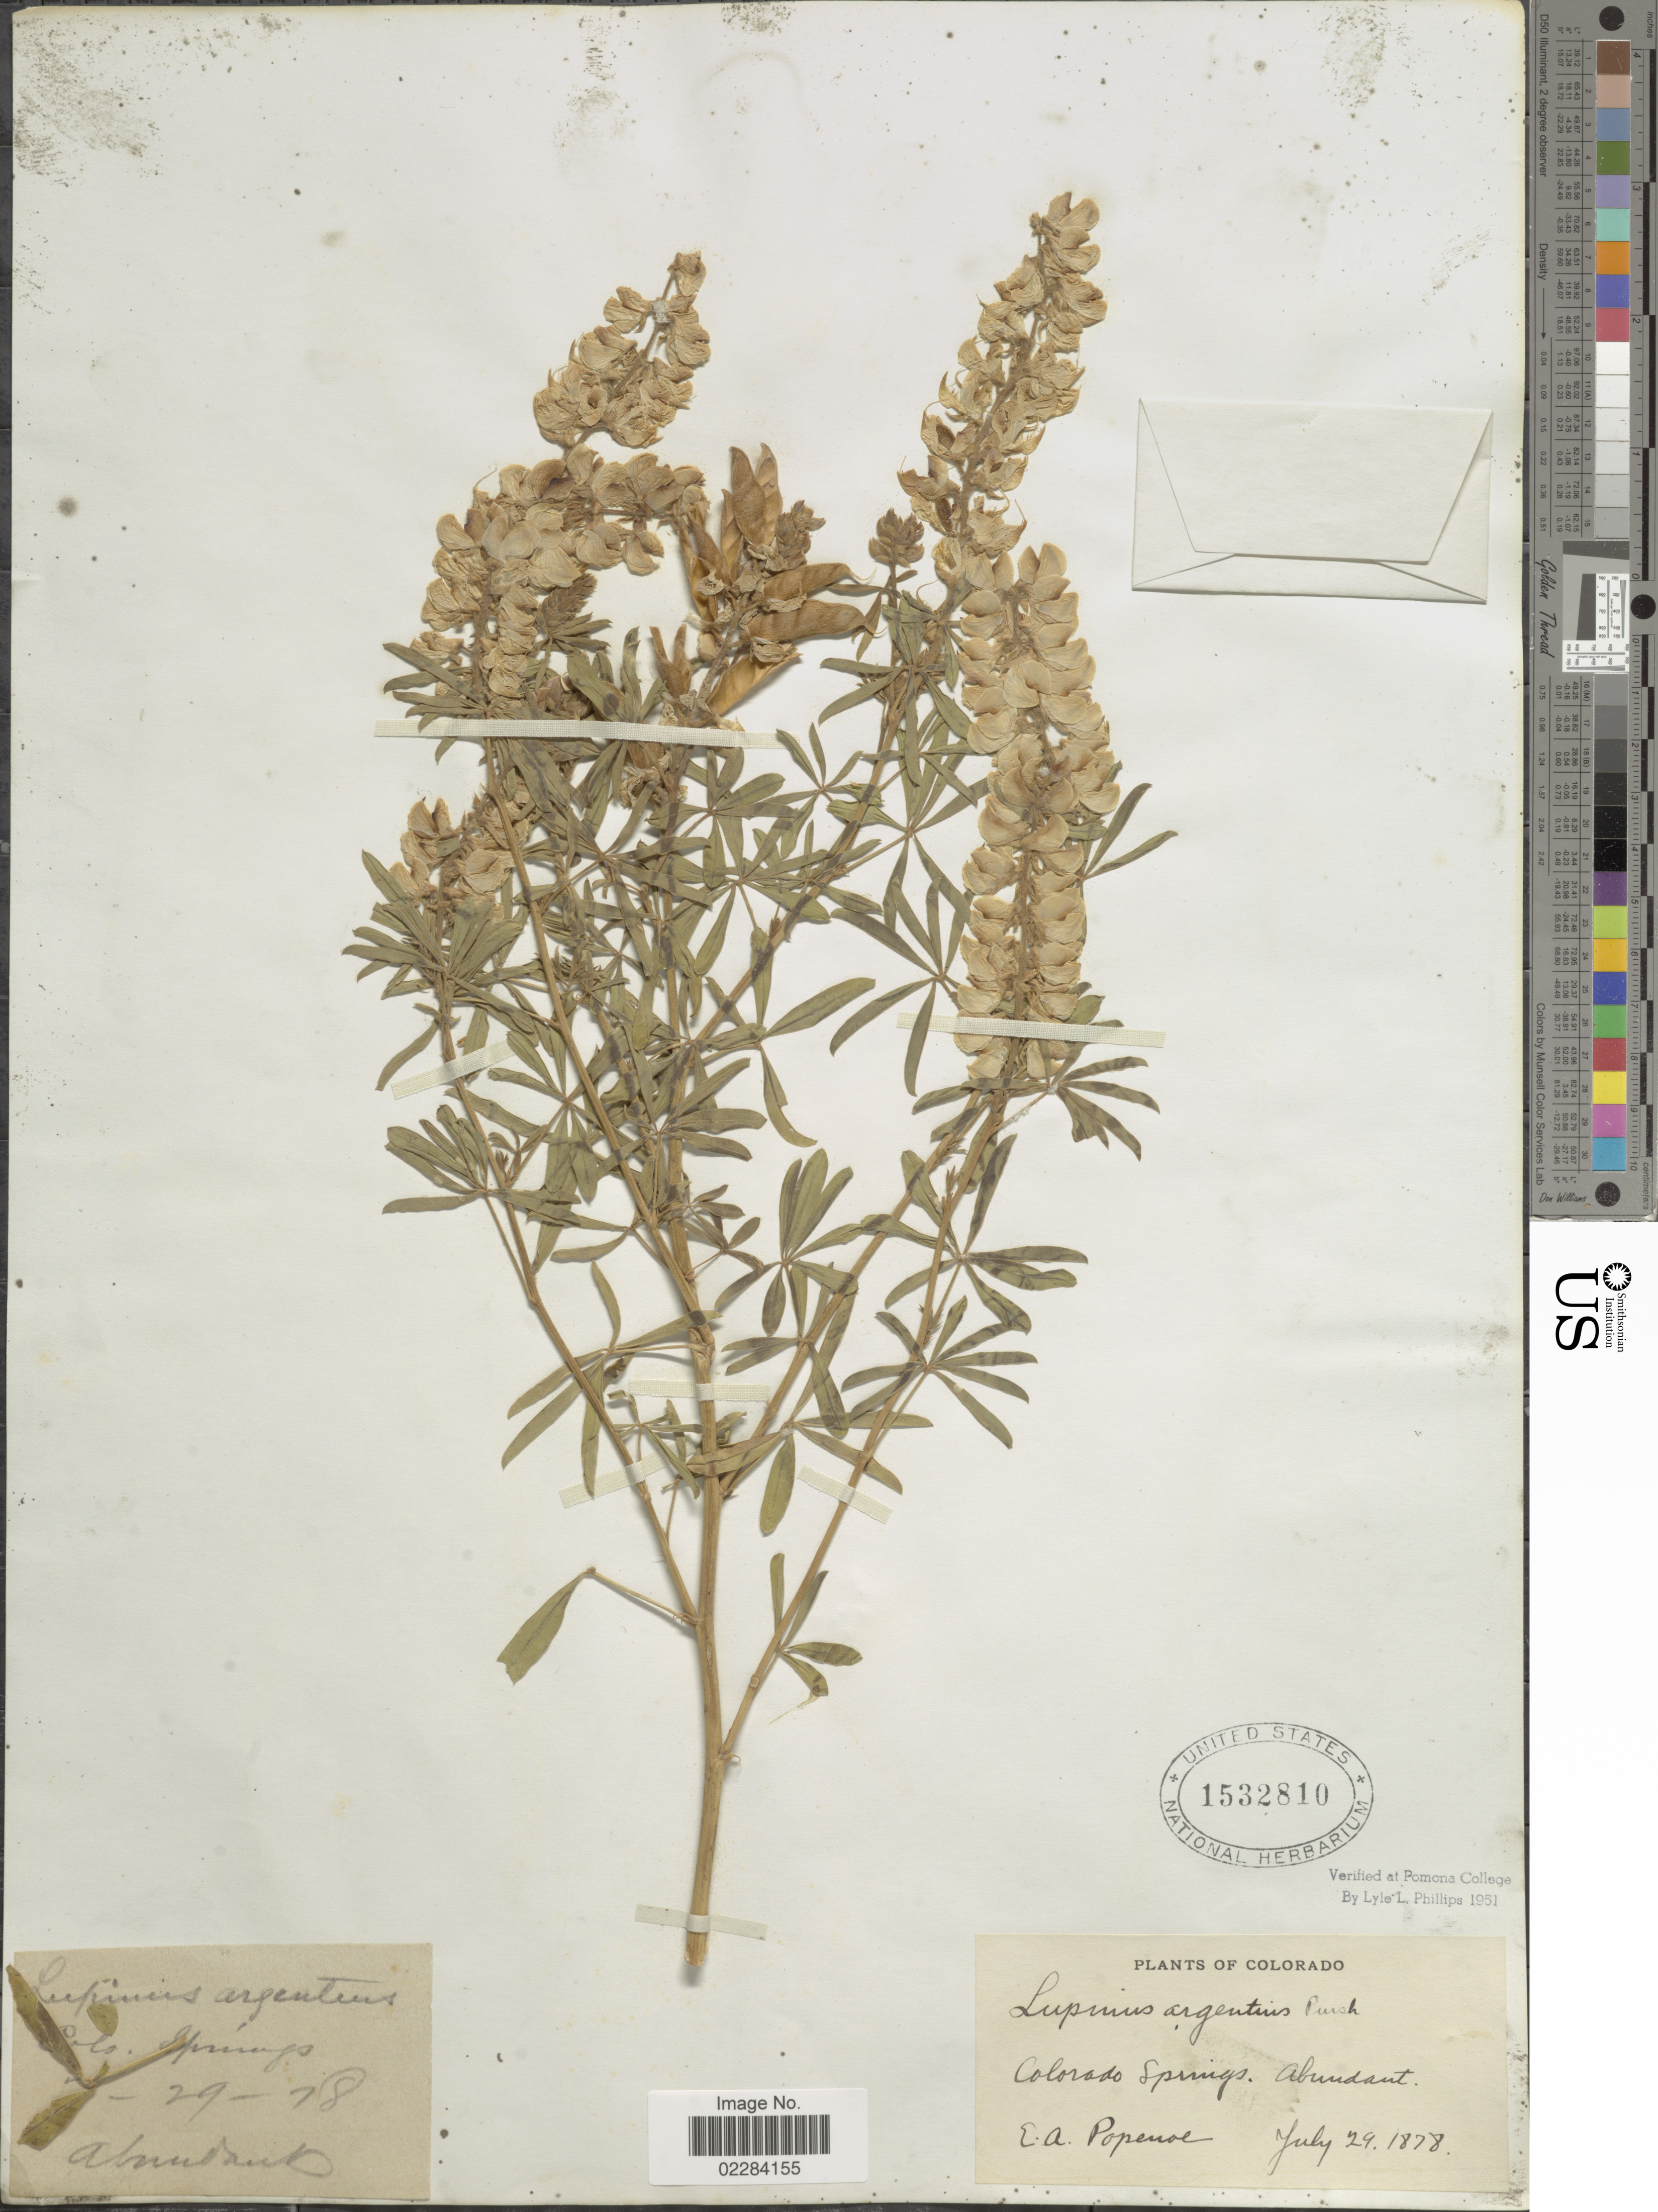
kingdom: Plantae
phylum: Tracheophyta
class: Magnoliopsida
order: Fabales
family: Fabaceae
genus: Lupinus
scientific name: Lupinus argenteus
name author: Pursh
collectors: E. A. Popenoe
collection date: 1878-07-29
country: United States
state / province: Colorado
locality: Colorado Springs.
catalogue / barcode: US 1532810